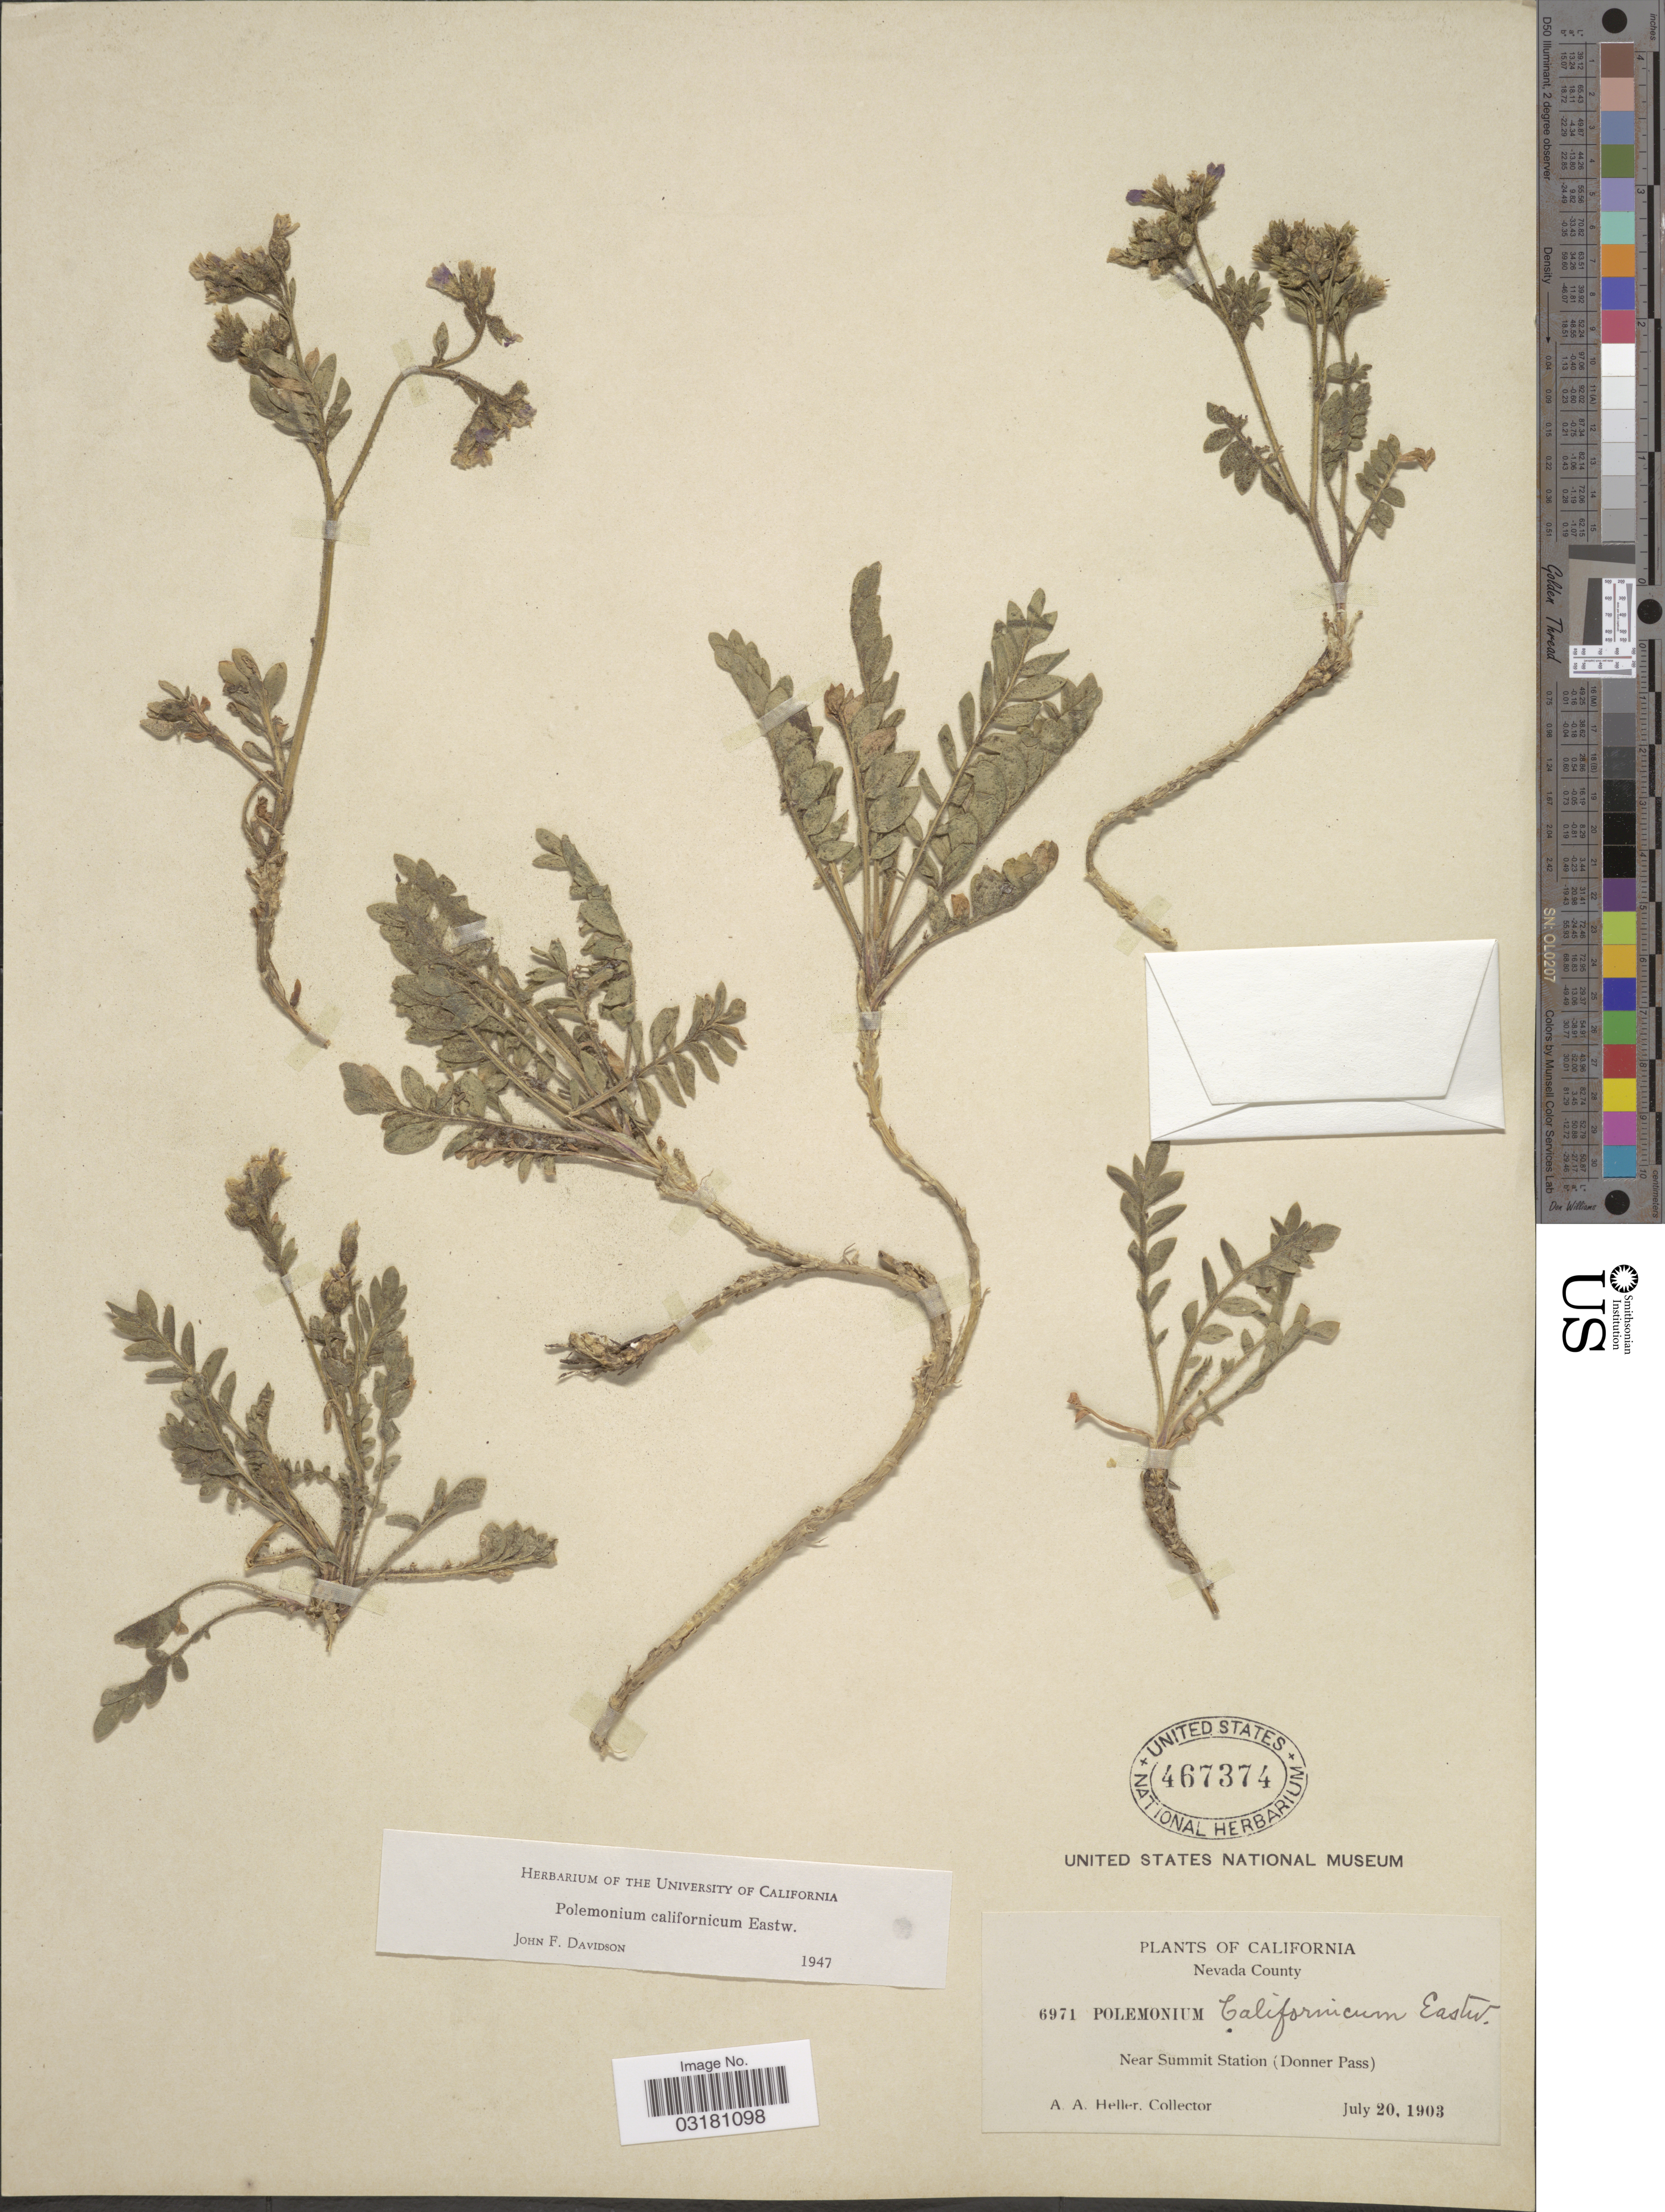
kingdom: Plantae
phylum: Tracheophyta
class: Magnoliopsida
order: Ericales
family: Polemoniaceae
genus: Polemonium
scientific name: Polemonium californicum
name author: Eastw.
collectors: A. A. Heller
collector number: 6971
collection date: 1903-07-20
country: United States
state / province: California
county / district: Nevada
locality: Nevada County. Near Summit Station (Donner Pass).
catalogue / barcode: US 467374